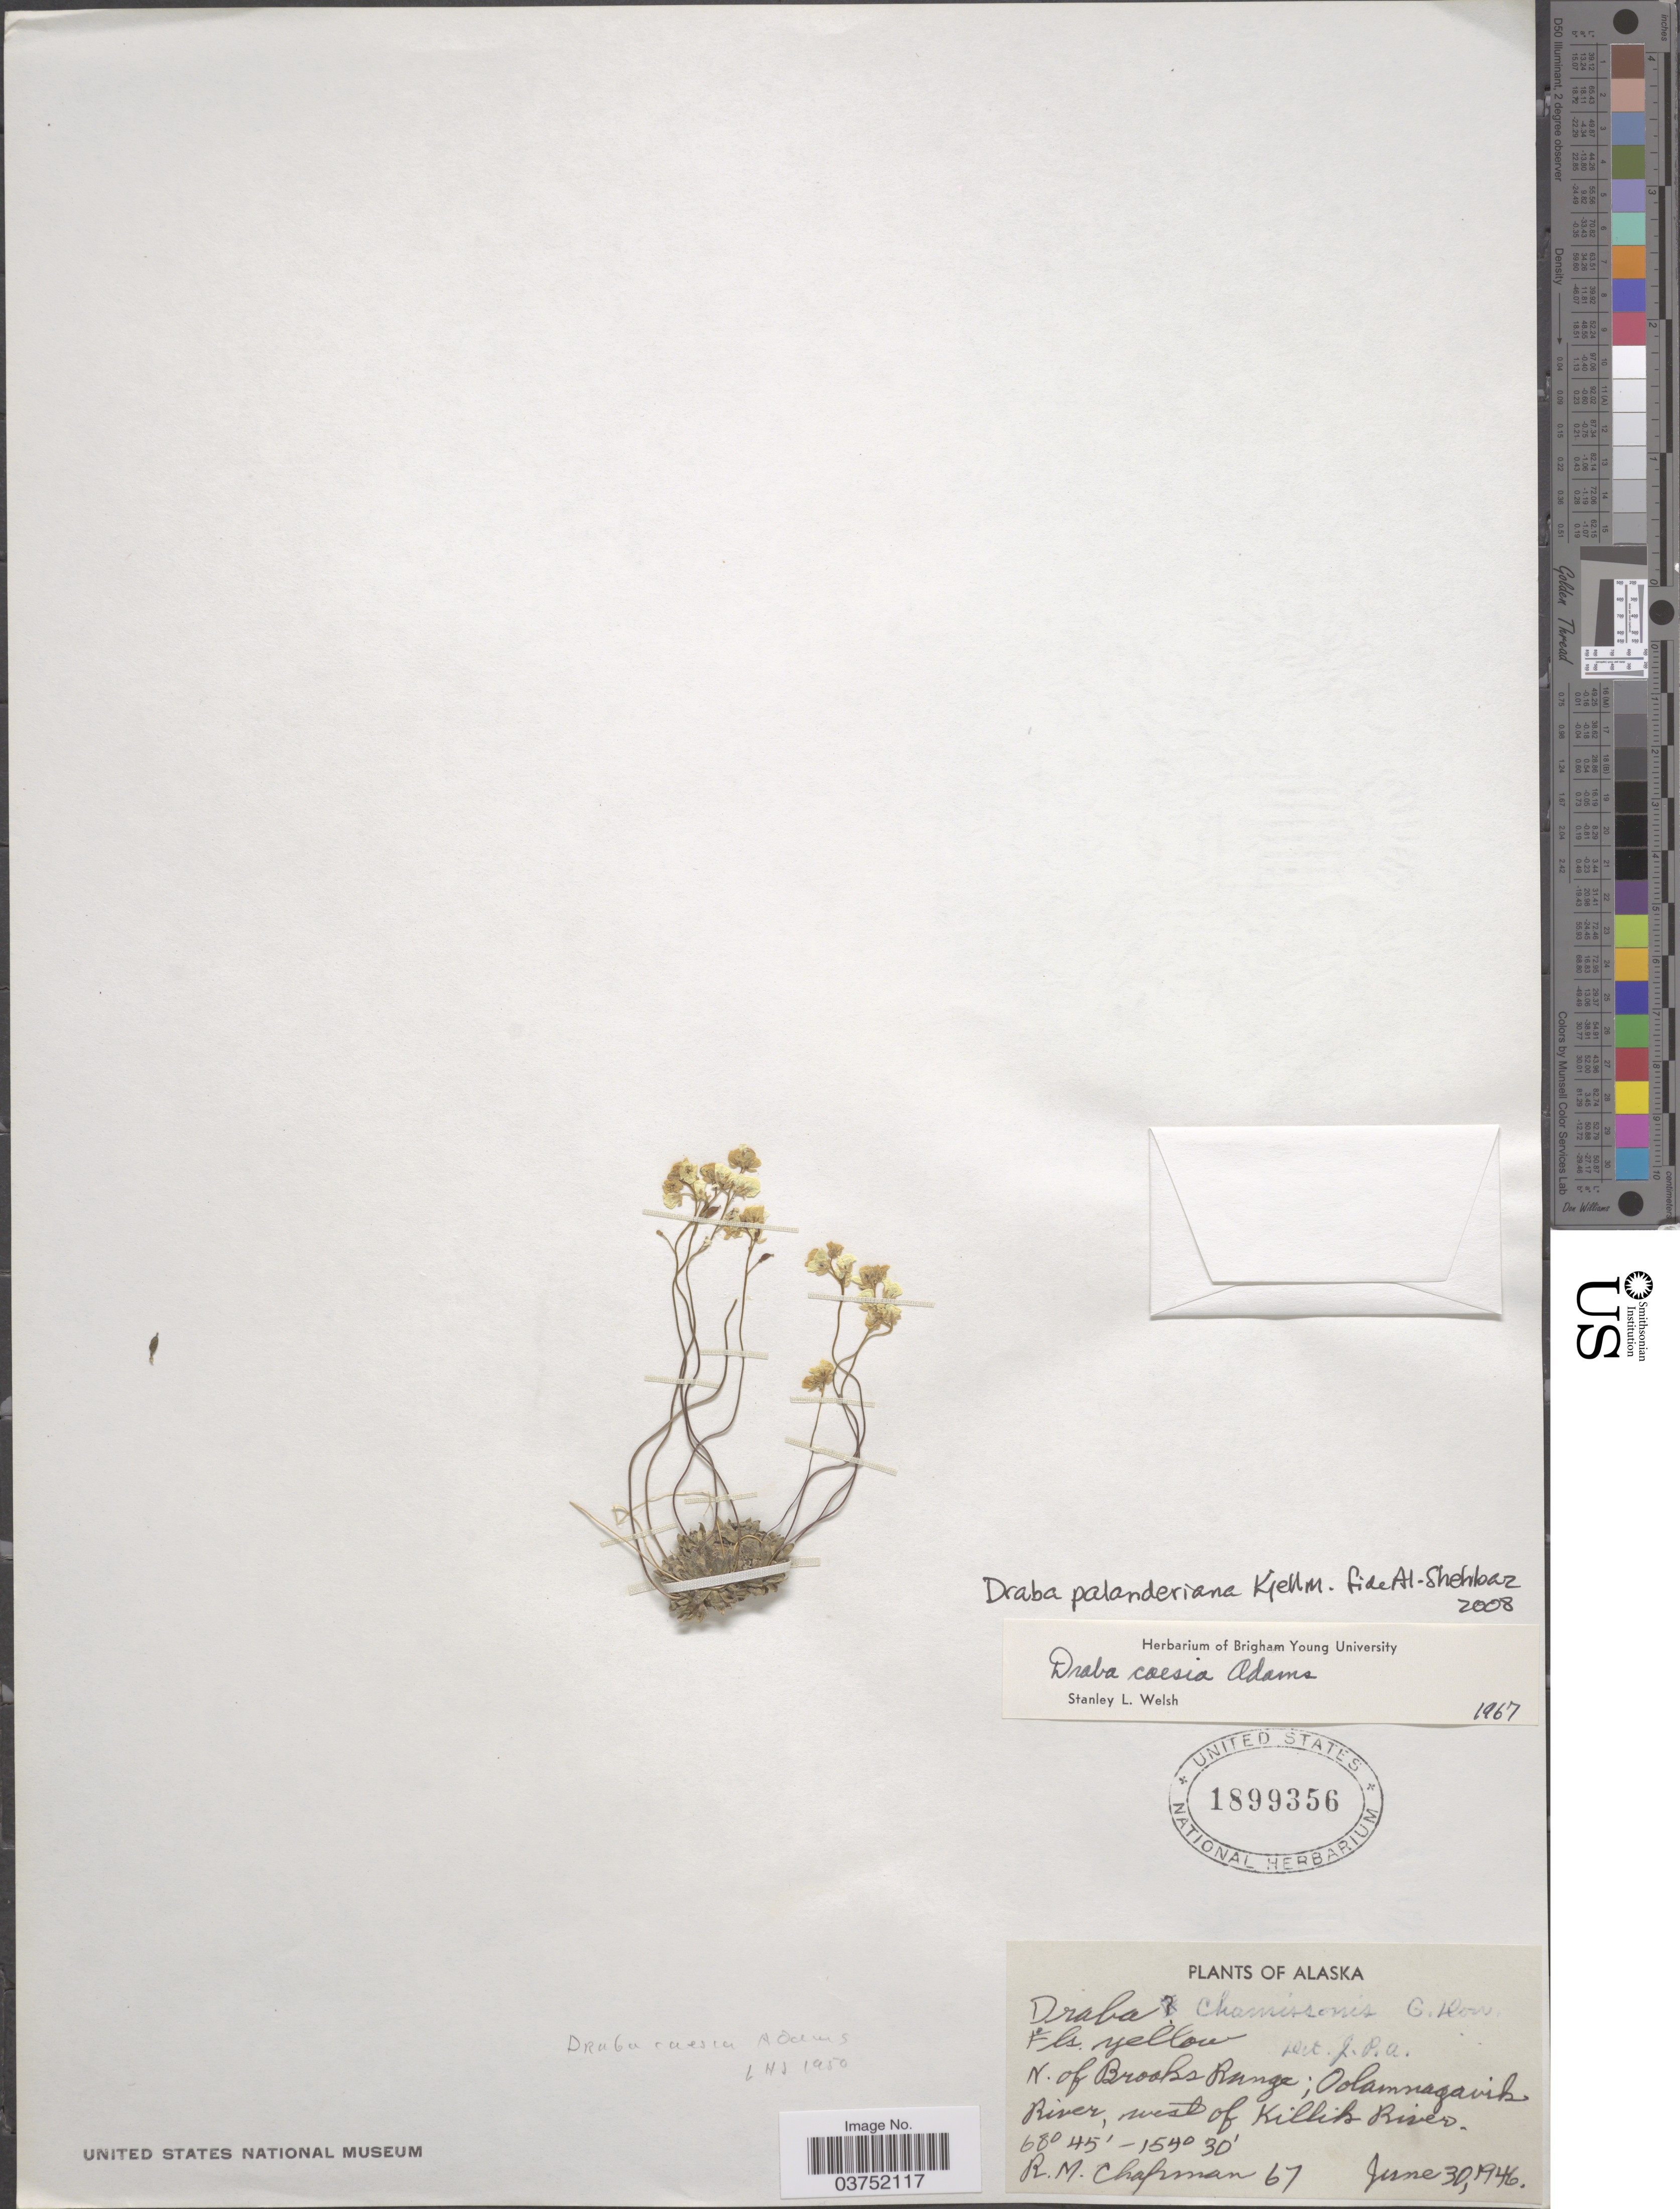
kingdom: Plantae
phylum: Tracheophyta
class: Magnoliopsida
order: Brassicales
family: Brassicaceae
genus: Draba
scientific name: Draba palanderiana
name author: Kjellm.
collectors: R. M. Chapman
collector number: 67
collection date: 1946-06-30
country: United States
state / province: Alaska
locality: N. of Brooks Range; Oolamnagavik River, west of Killik River.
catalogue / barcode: US 1899356